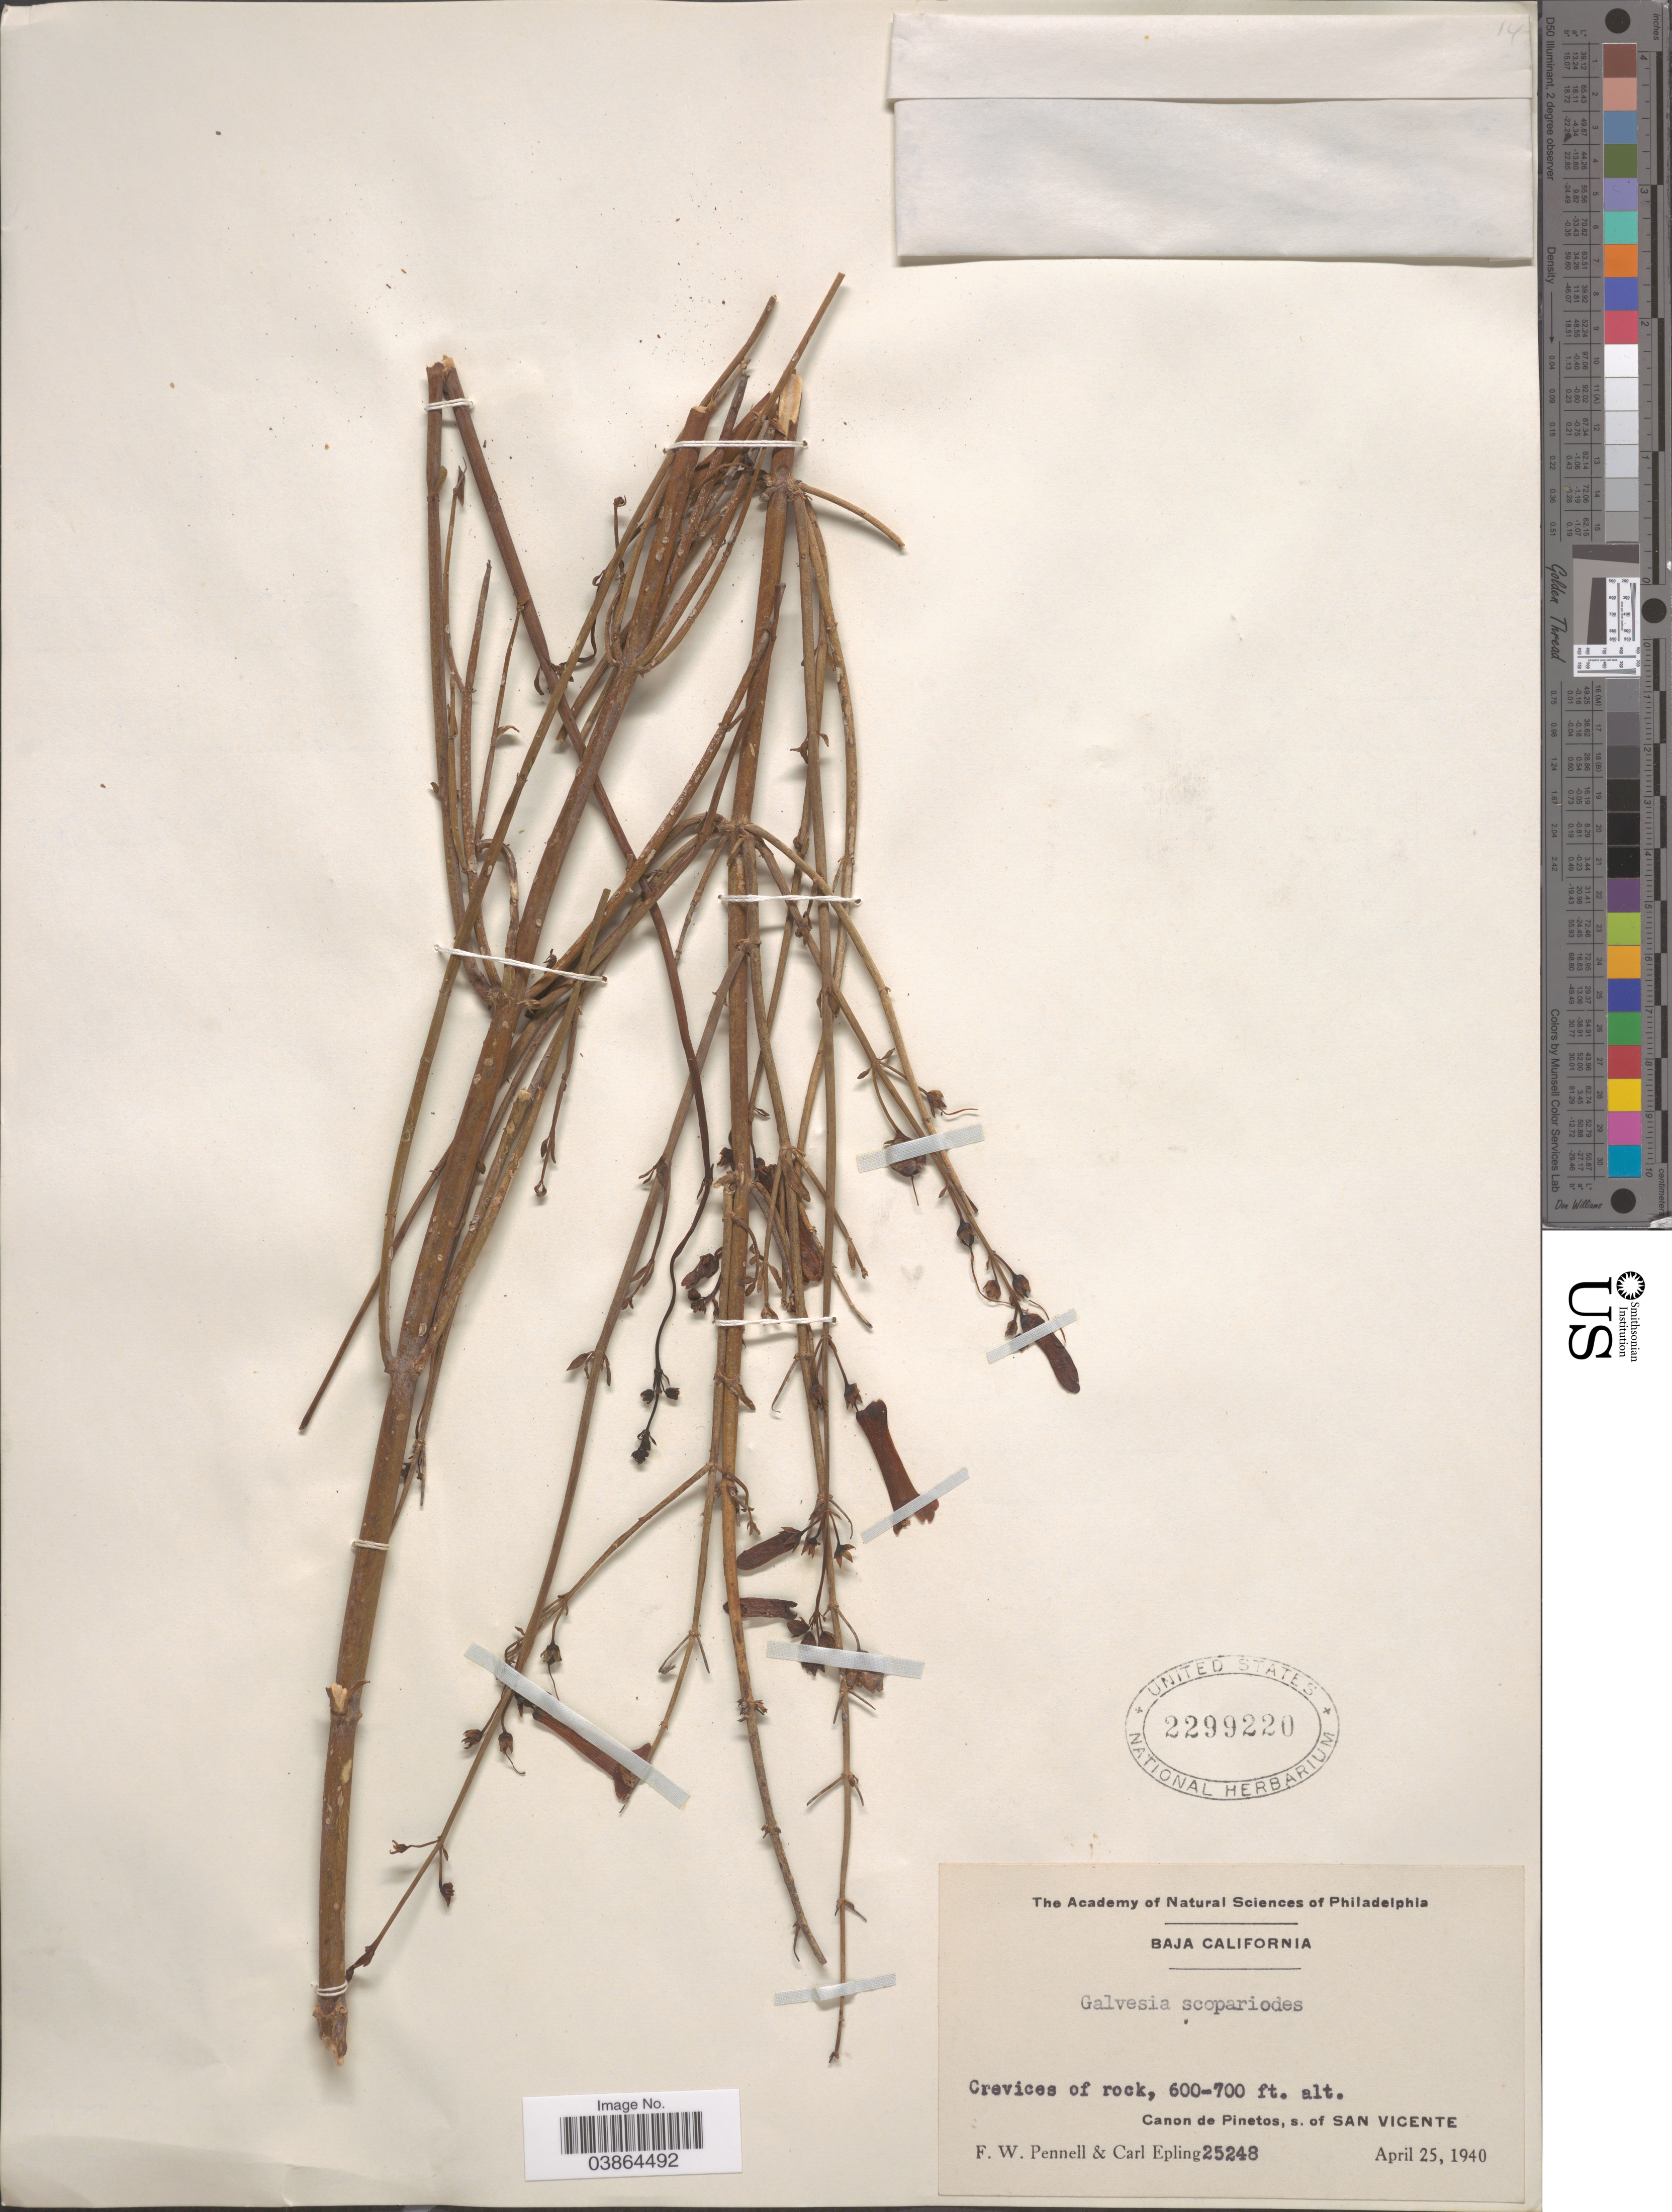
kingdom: Plantae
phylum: Tracheophyta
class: Magnoliopsida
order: Lamiales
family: Plantaginaceae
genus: Gambelia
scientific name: Gambelia juncea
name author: (Benth.) D.A. Sutton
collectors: F. W. Pennell & C. C. Epling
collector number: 25248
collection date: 1940-04-25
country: Mexico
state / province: Baja California Norte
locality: Crevices of rock. Canon de Pinetos, s. of San Vicente.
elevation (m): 183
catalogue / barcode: US 2299220